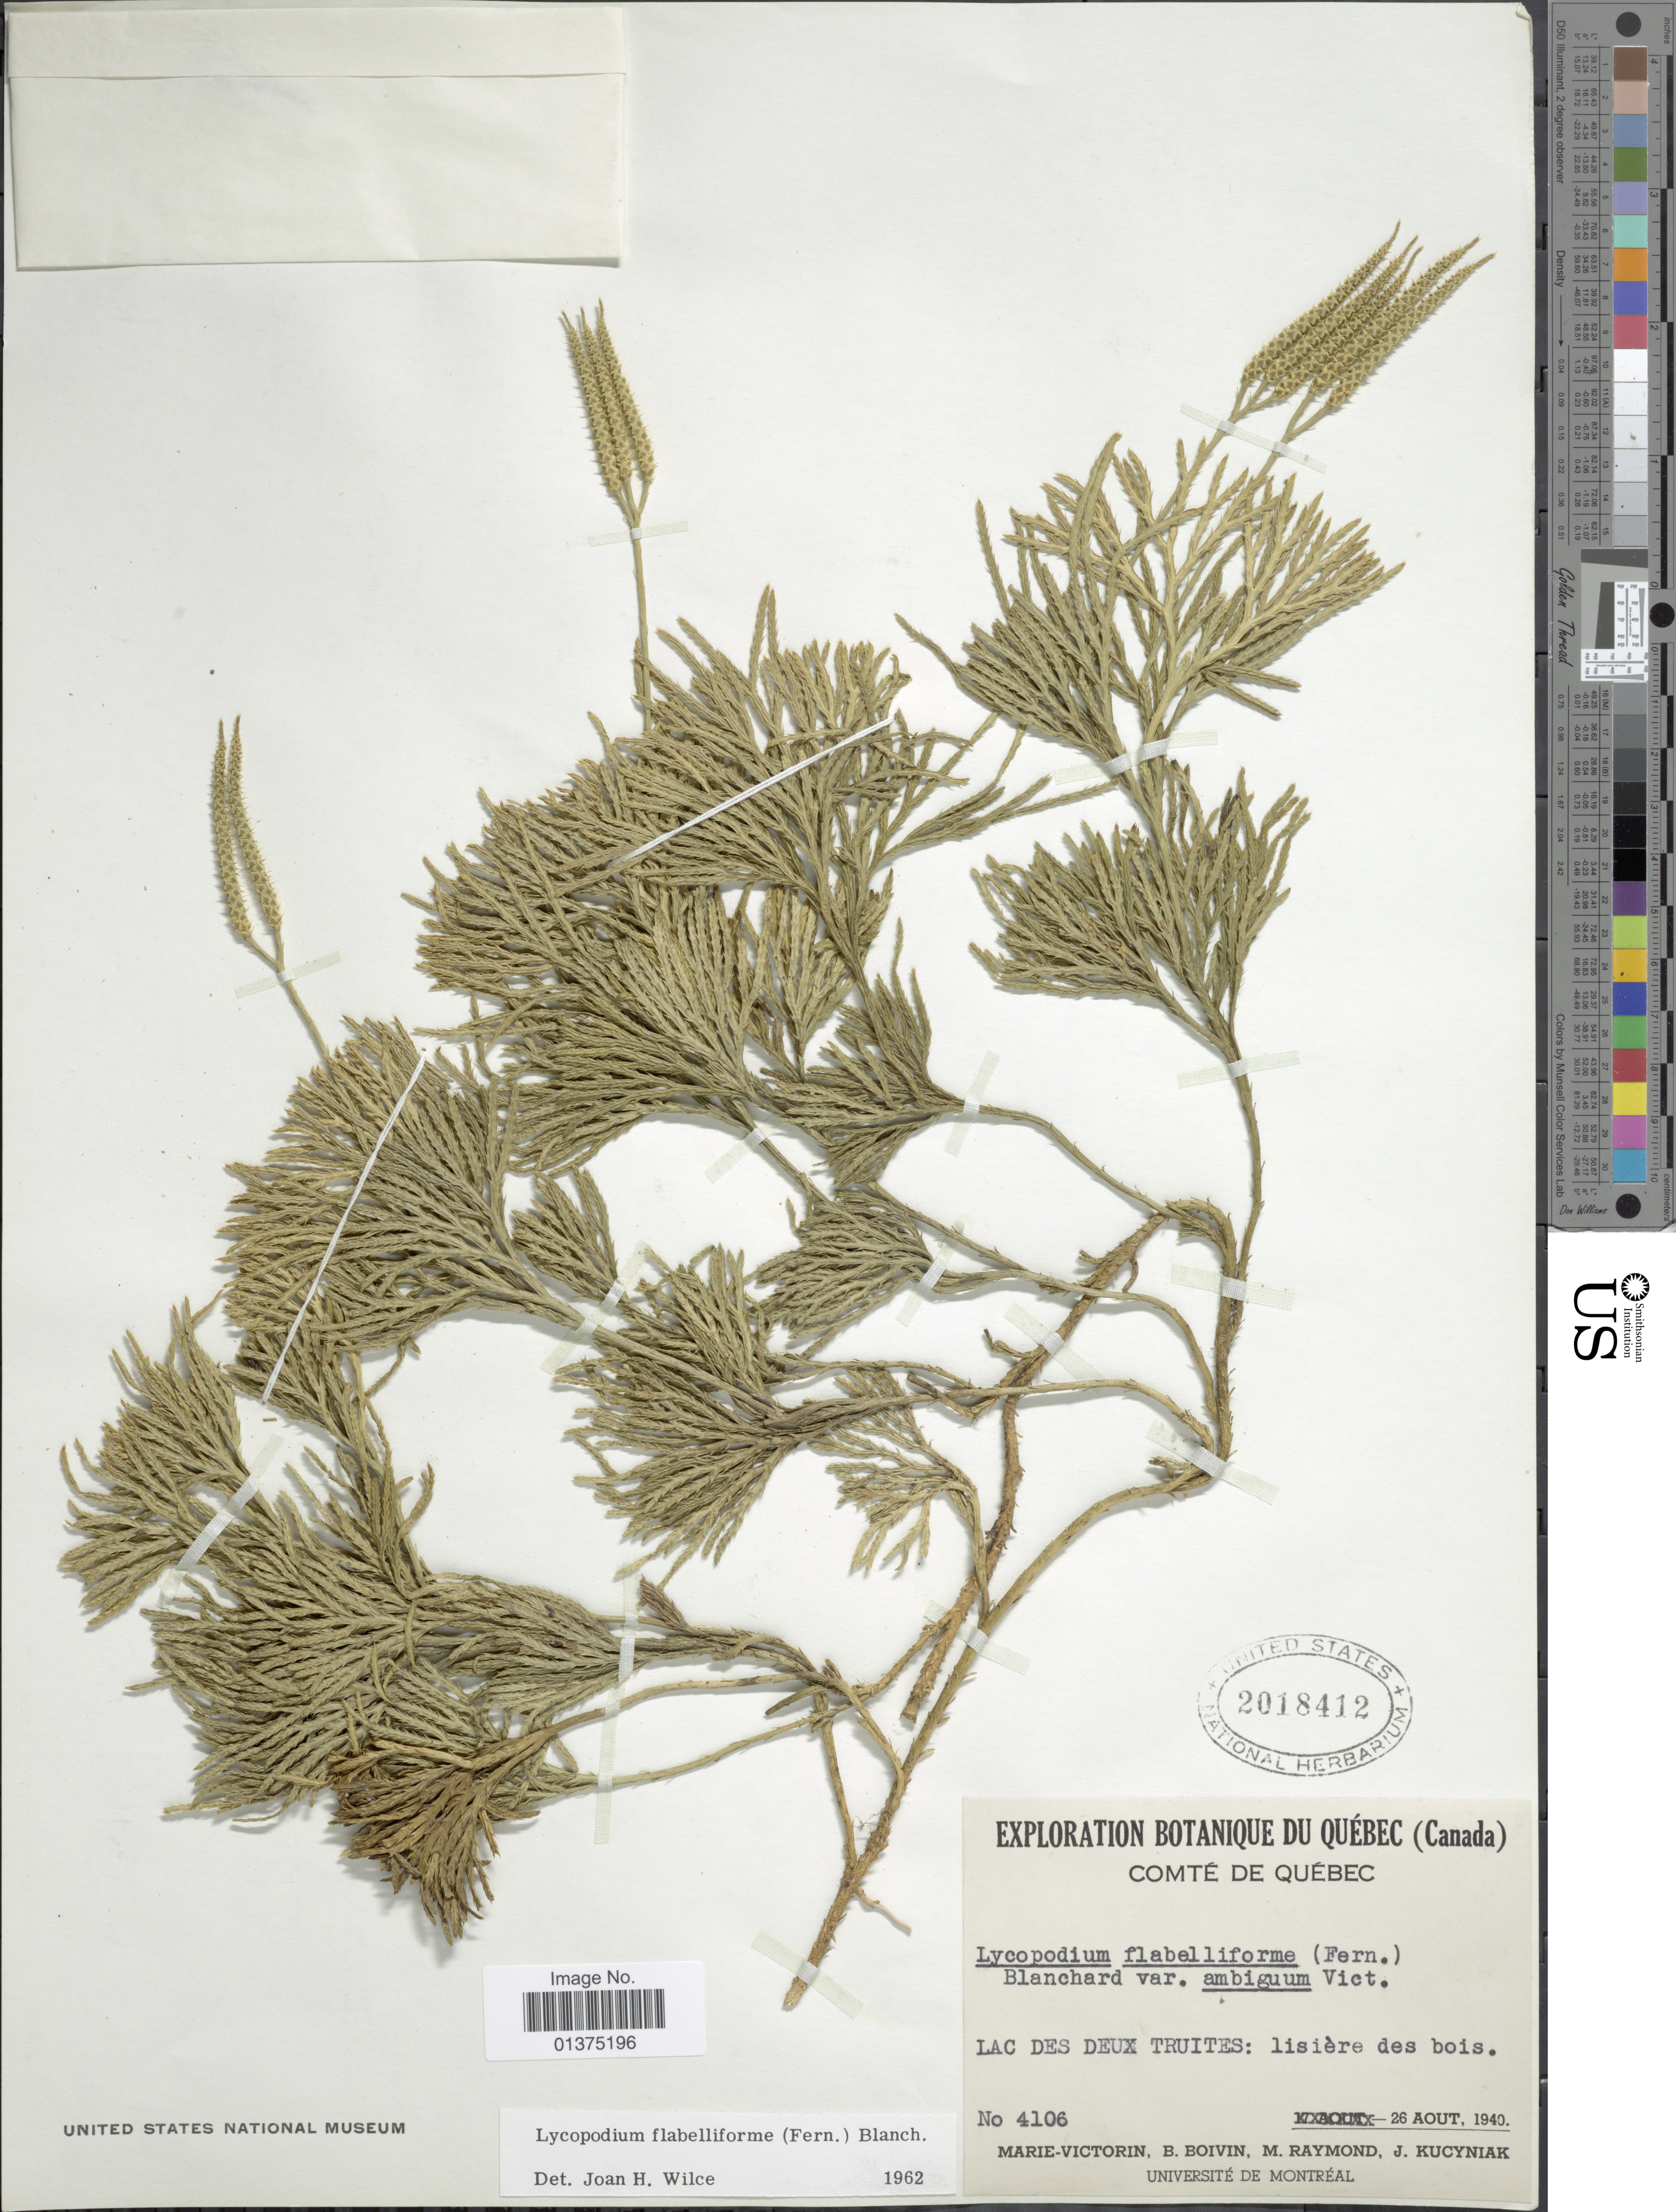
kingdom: Plantae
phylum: Tracheophyta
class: Lycopodiopsida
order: Lycopodiales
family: Lycopodiaceae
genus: Diphasiastrum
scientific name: Diphasiastrum digitatum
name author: (Dill. ex A. Braun) Holub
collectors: -. Marie-Victorin, J. R. B. Boivin, M. Raymond & J. Kucyniak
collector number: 4106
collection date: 1940-08-26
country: Canada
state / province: Quebec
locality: Lac des Deux Trutes: lisièr des bois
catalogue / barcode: US 2018412